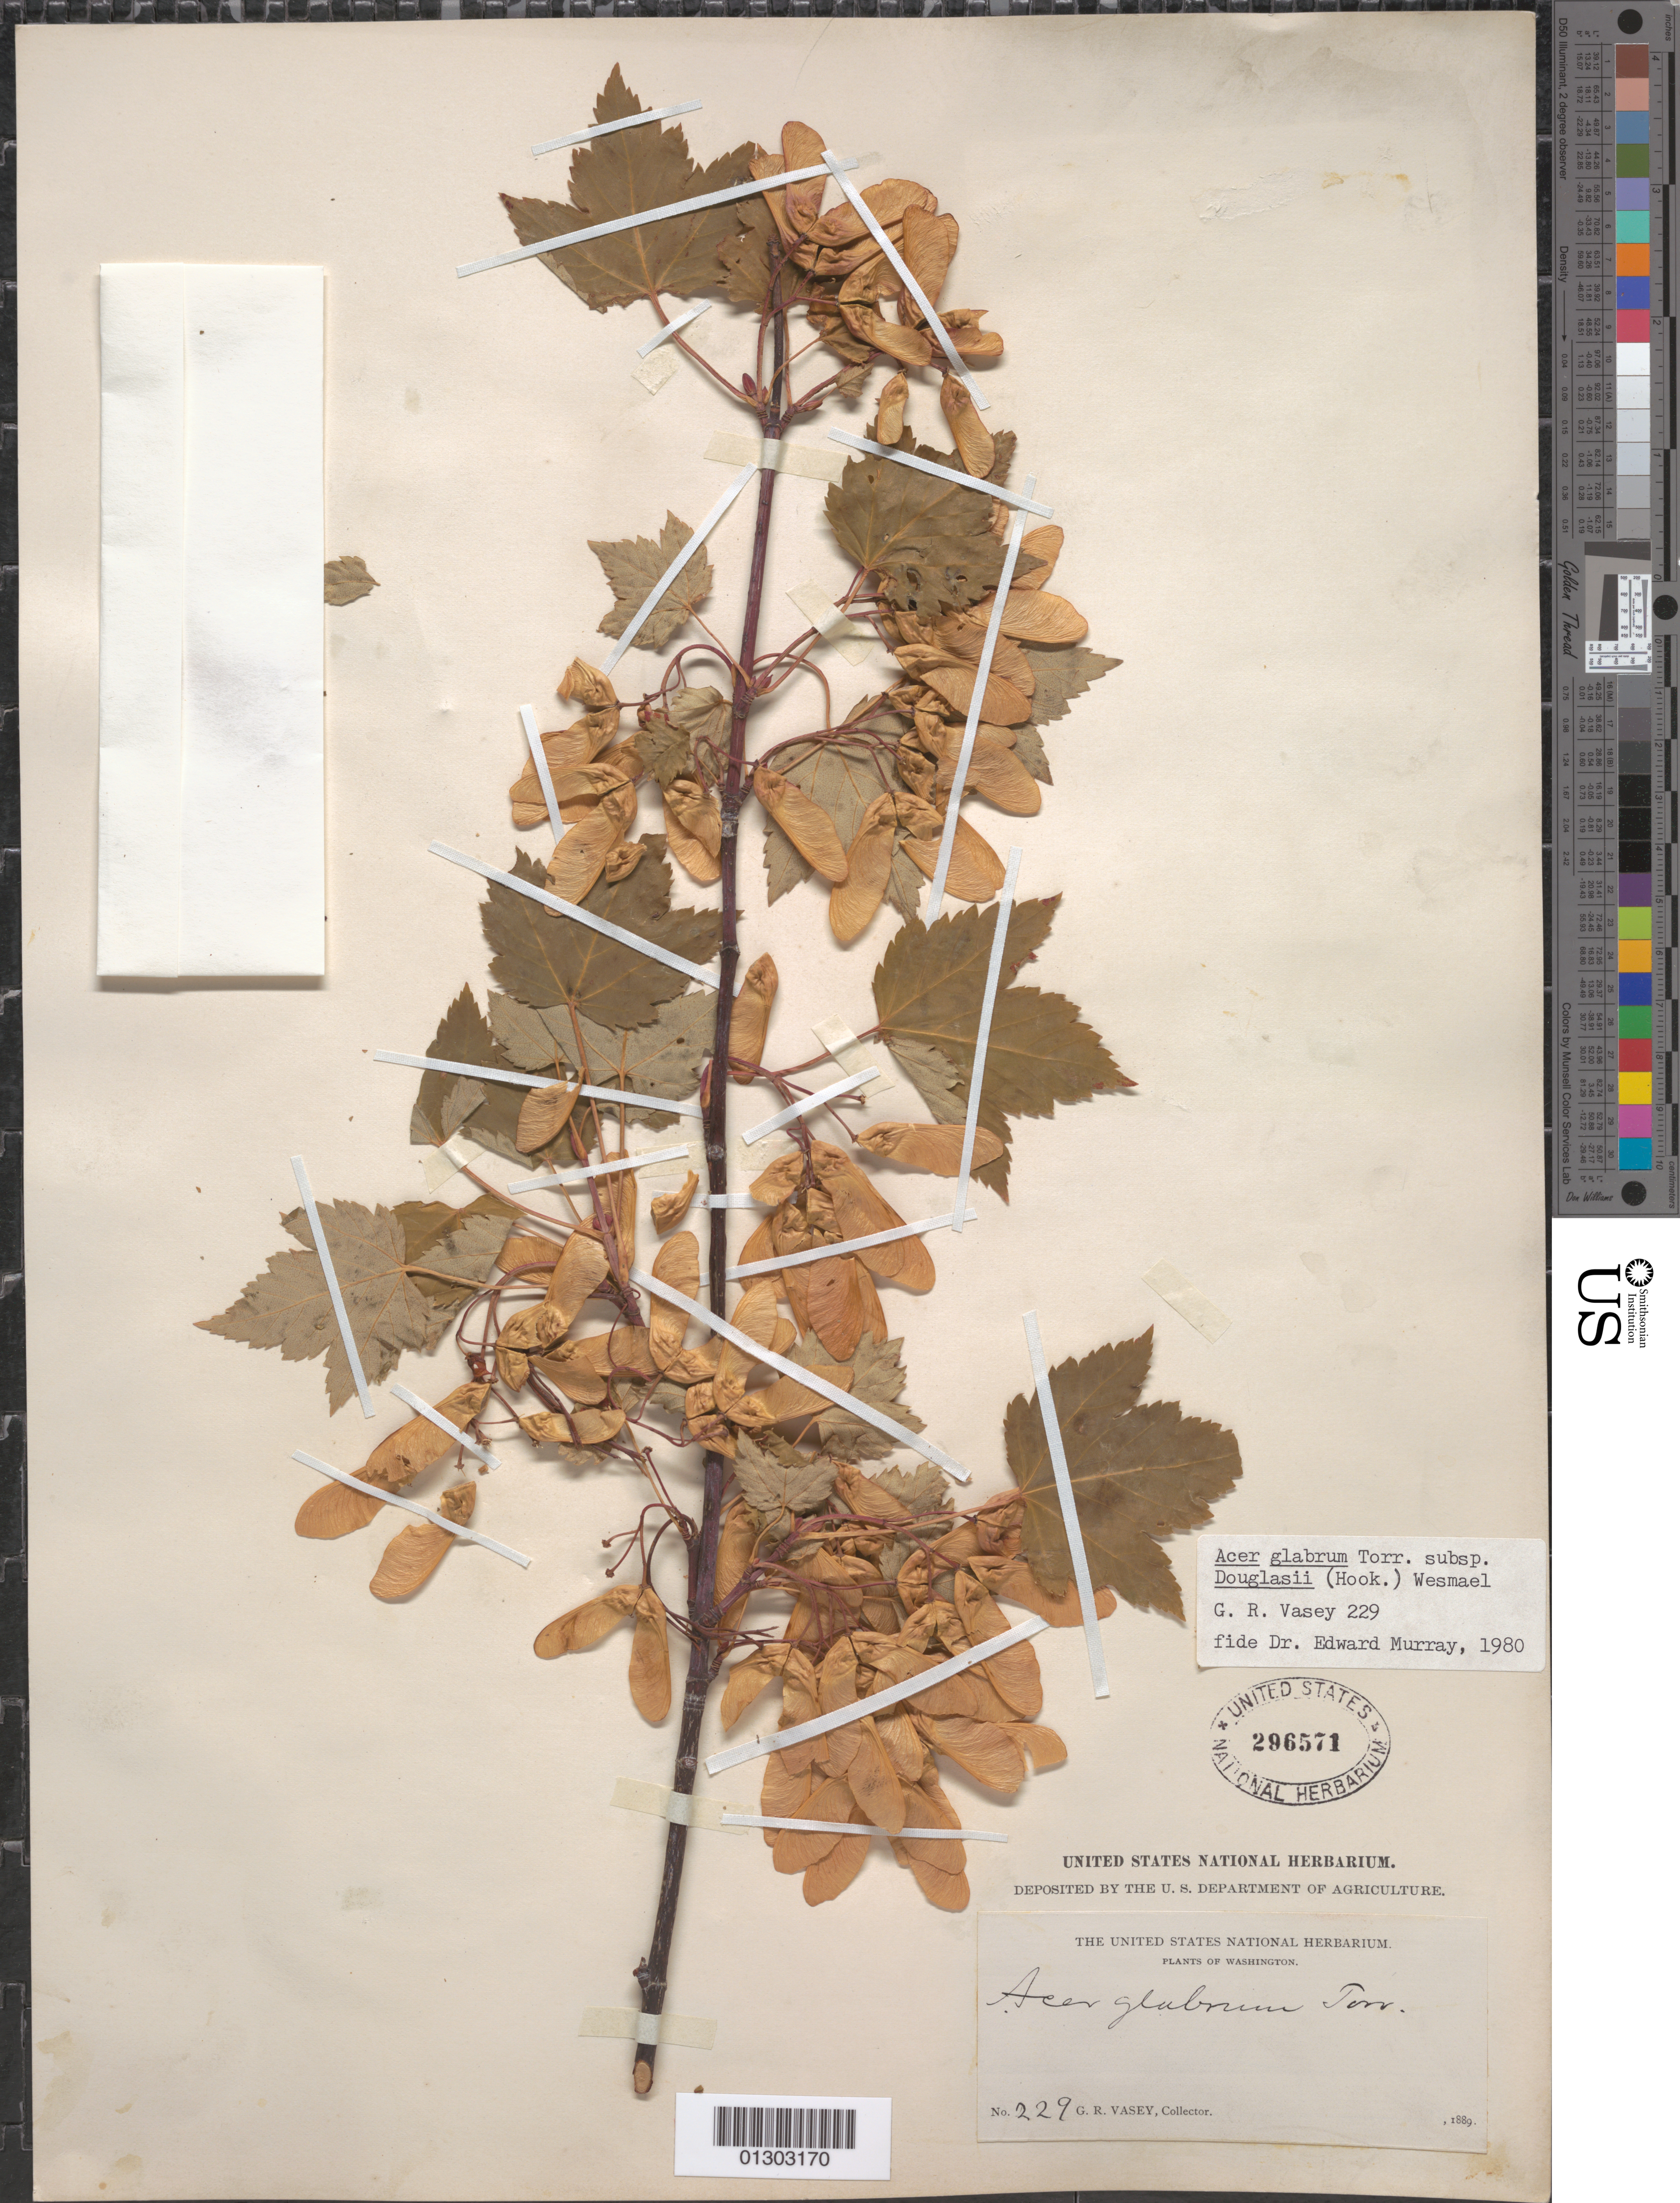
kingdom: Plantae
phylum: Tracheophyta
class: Magnoliopsida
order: Sapindales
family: Sapindaceae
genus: Acer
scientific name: Acer glabrum var. douglasii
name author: (Hook.) Dippel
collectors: G. R. Vasey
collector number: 229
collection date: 1889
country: United States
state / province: Washington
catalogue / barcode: US 296571